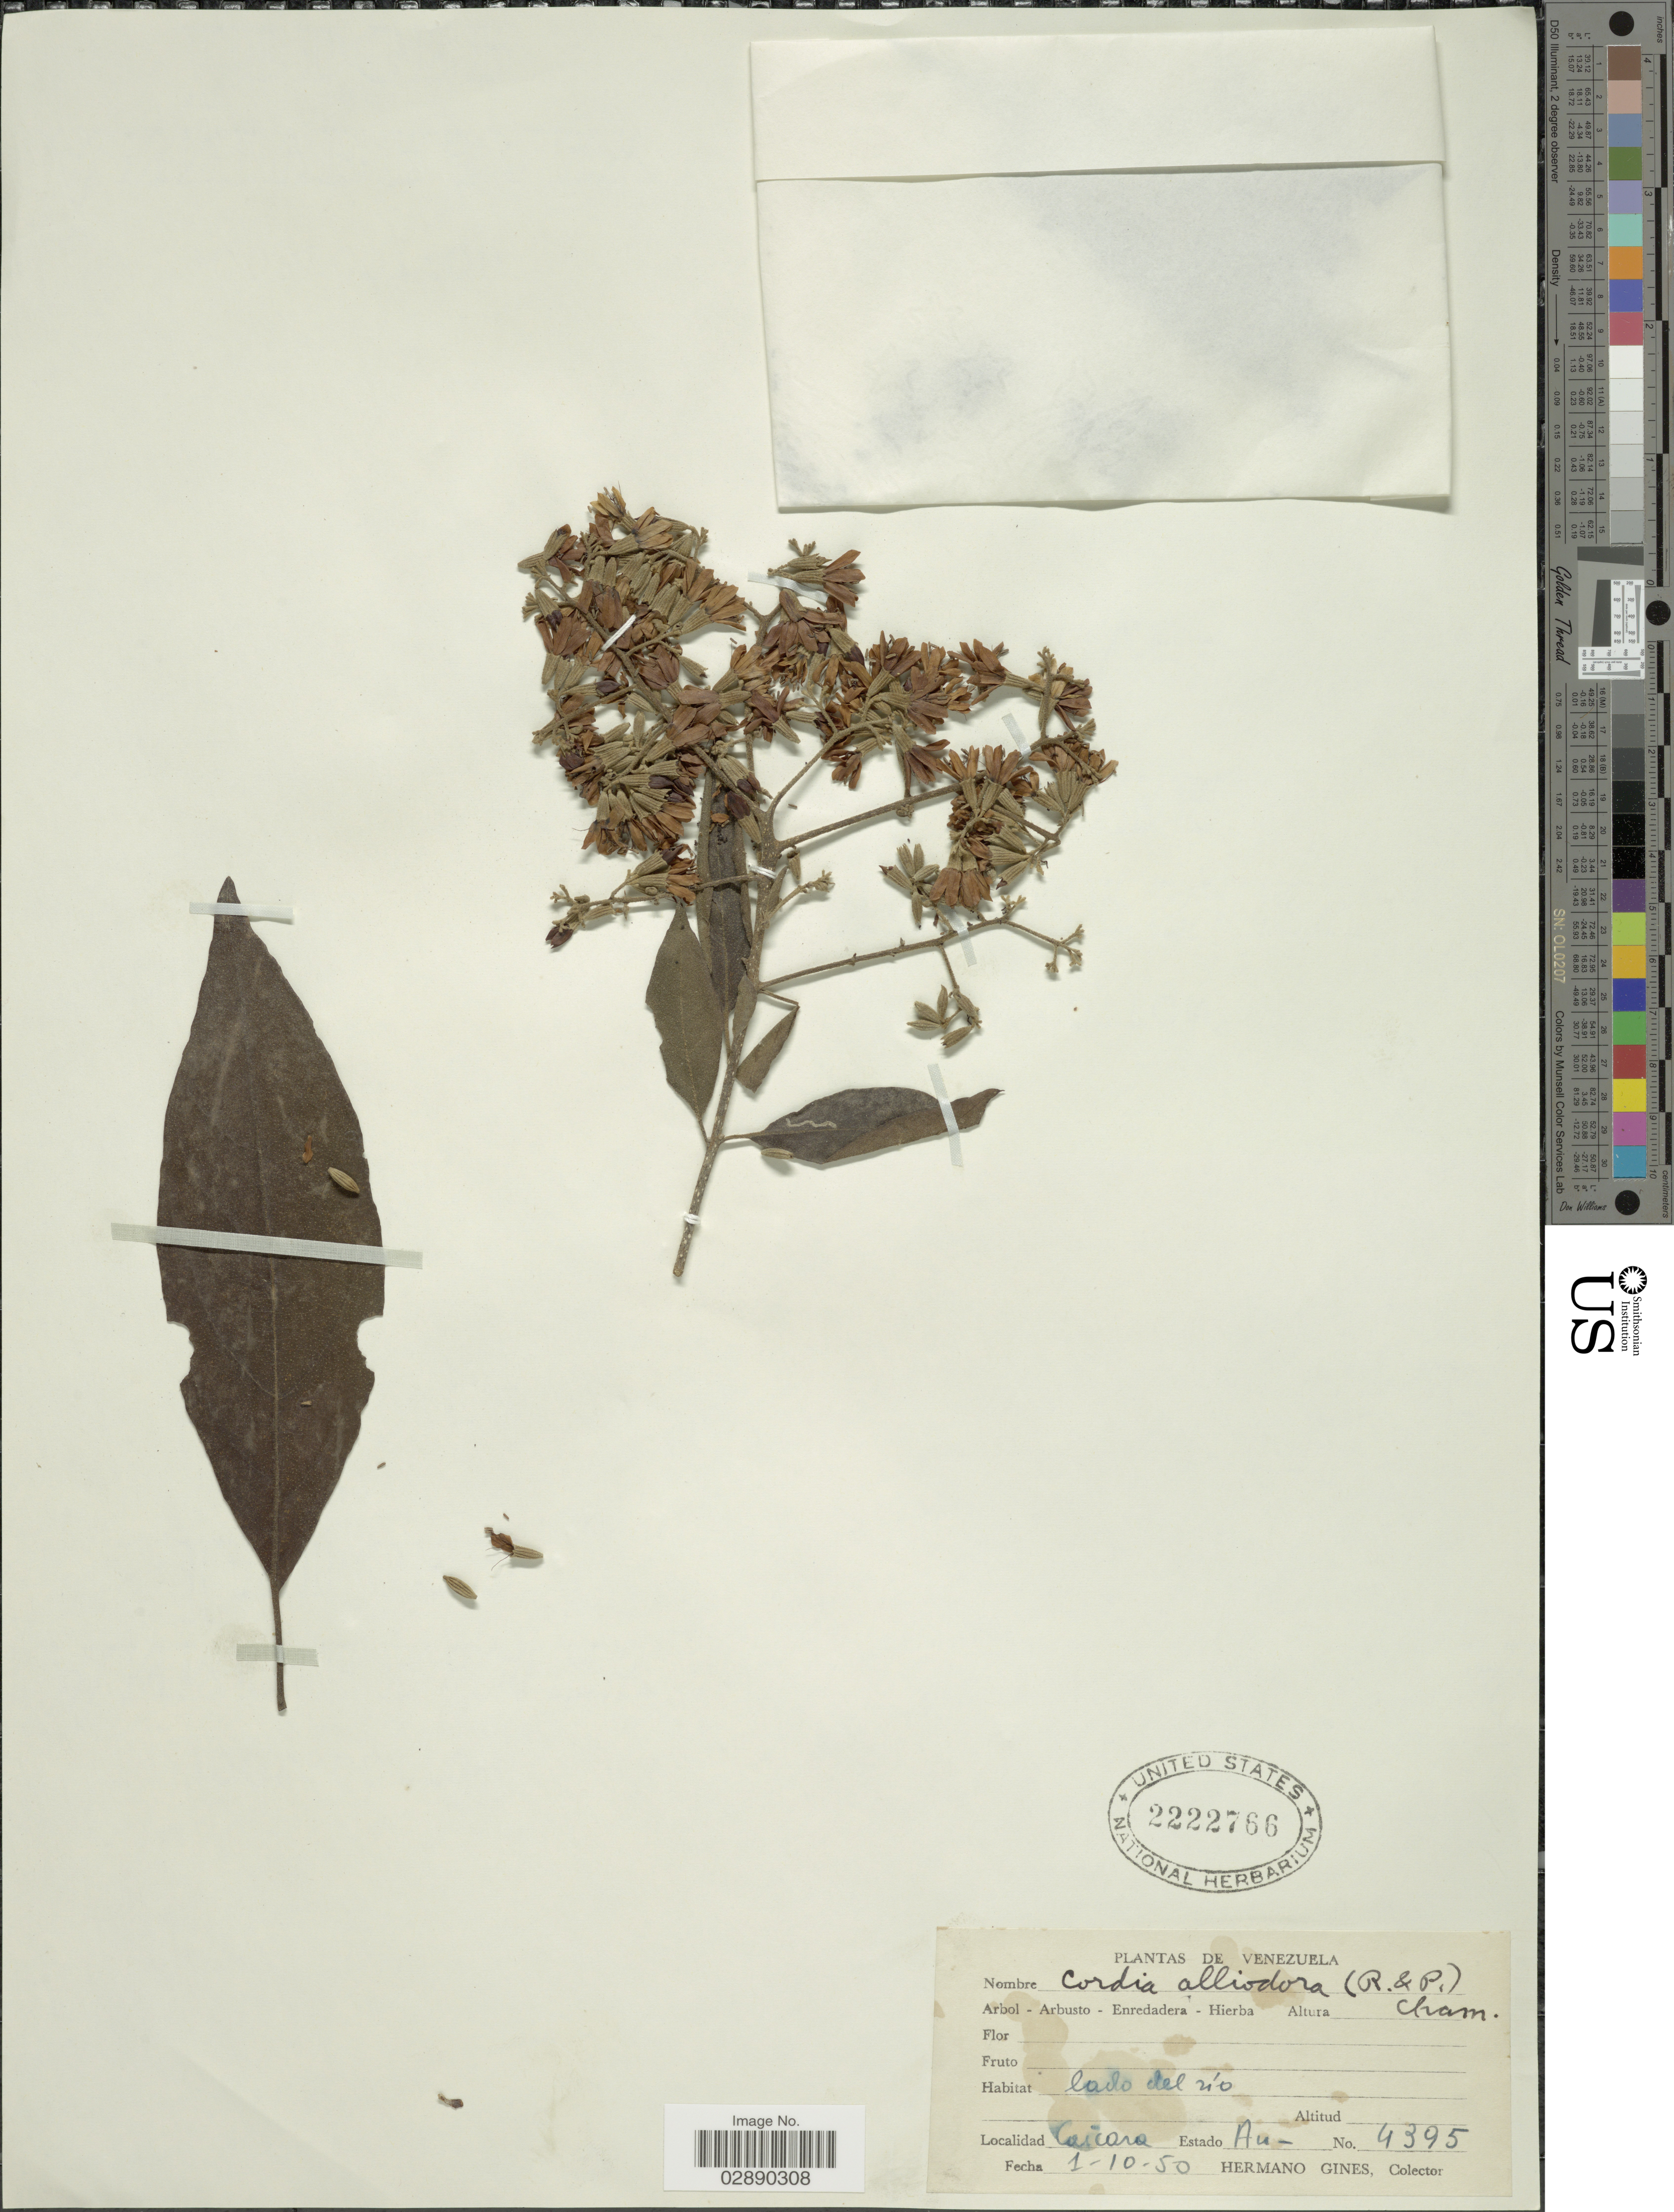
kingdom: Plantae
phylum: Tracheophyta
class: Magnoliopsida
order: Boraginales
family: Cordiaceae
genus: Cordia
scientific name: Cordia alliodora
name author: (Ruiz & Pav.) Oken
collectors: Bro. Gines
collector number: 4395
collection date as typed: Transcribed d/m/y: 1/10/50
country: Venezuela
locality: Caicara, Estado Au-.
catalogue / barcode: US 2222766